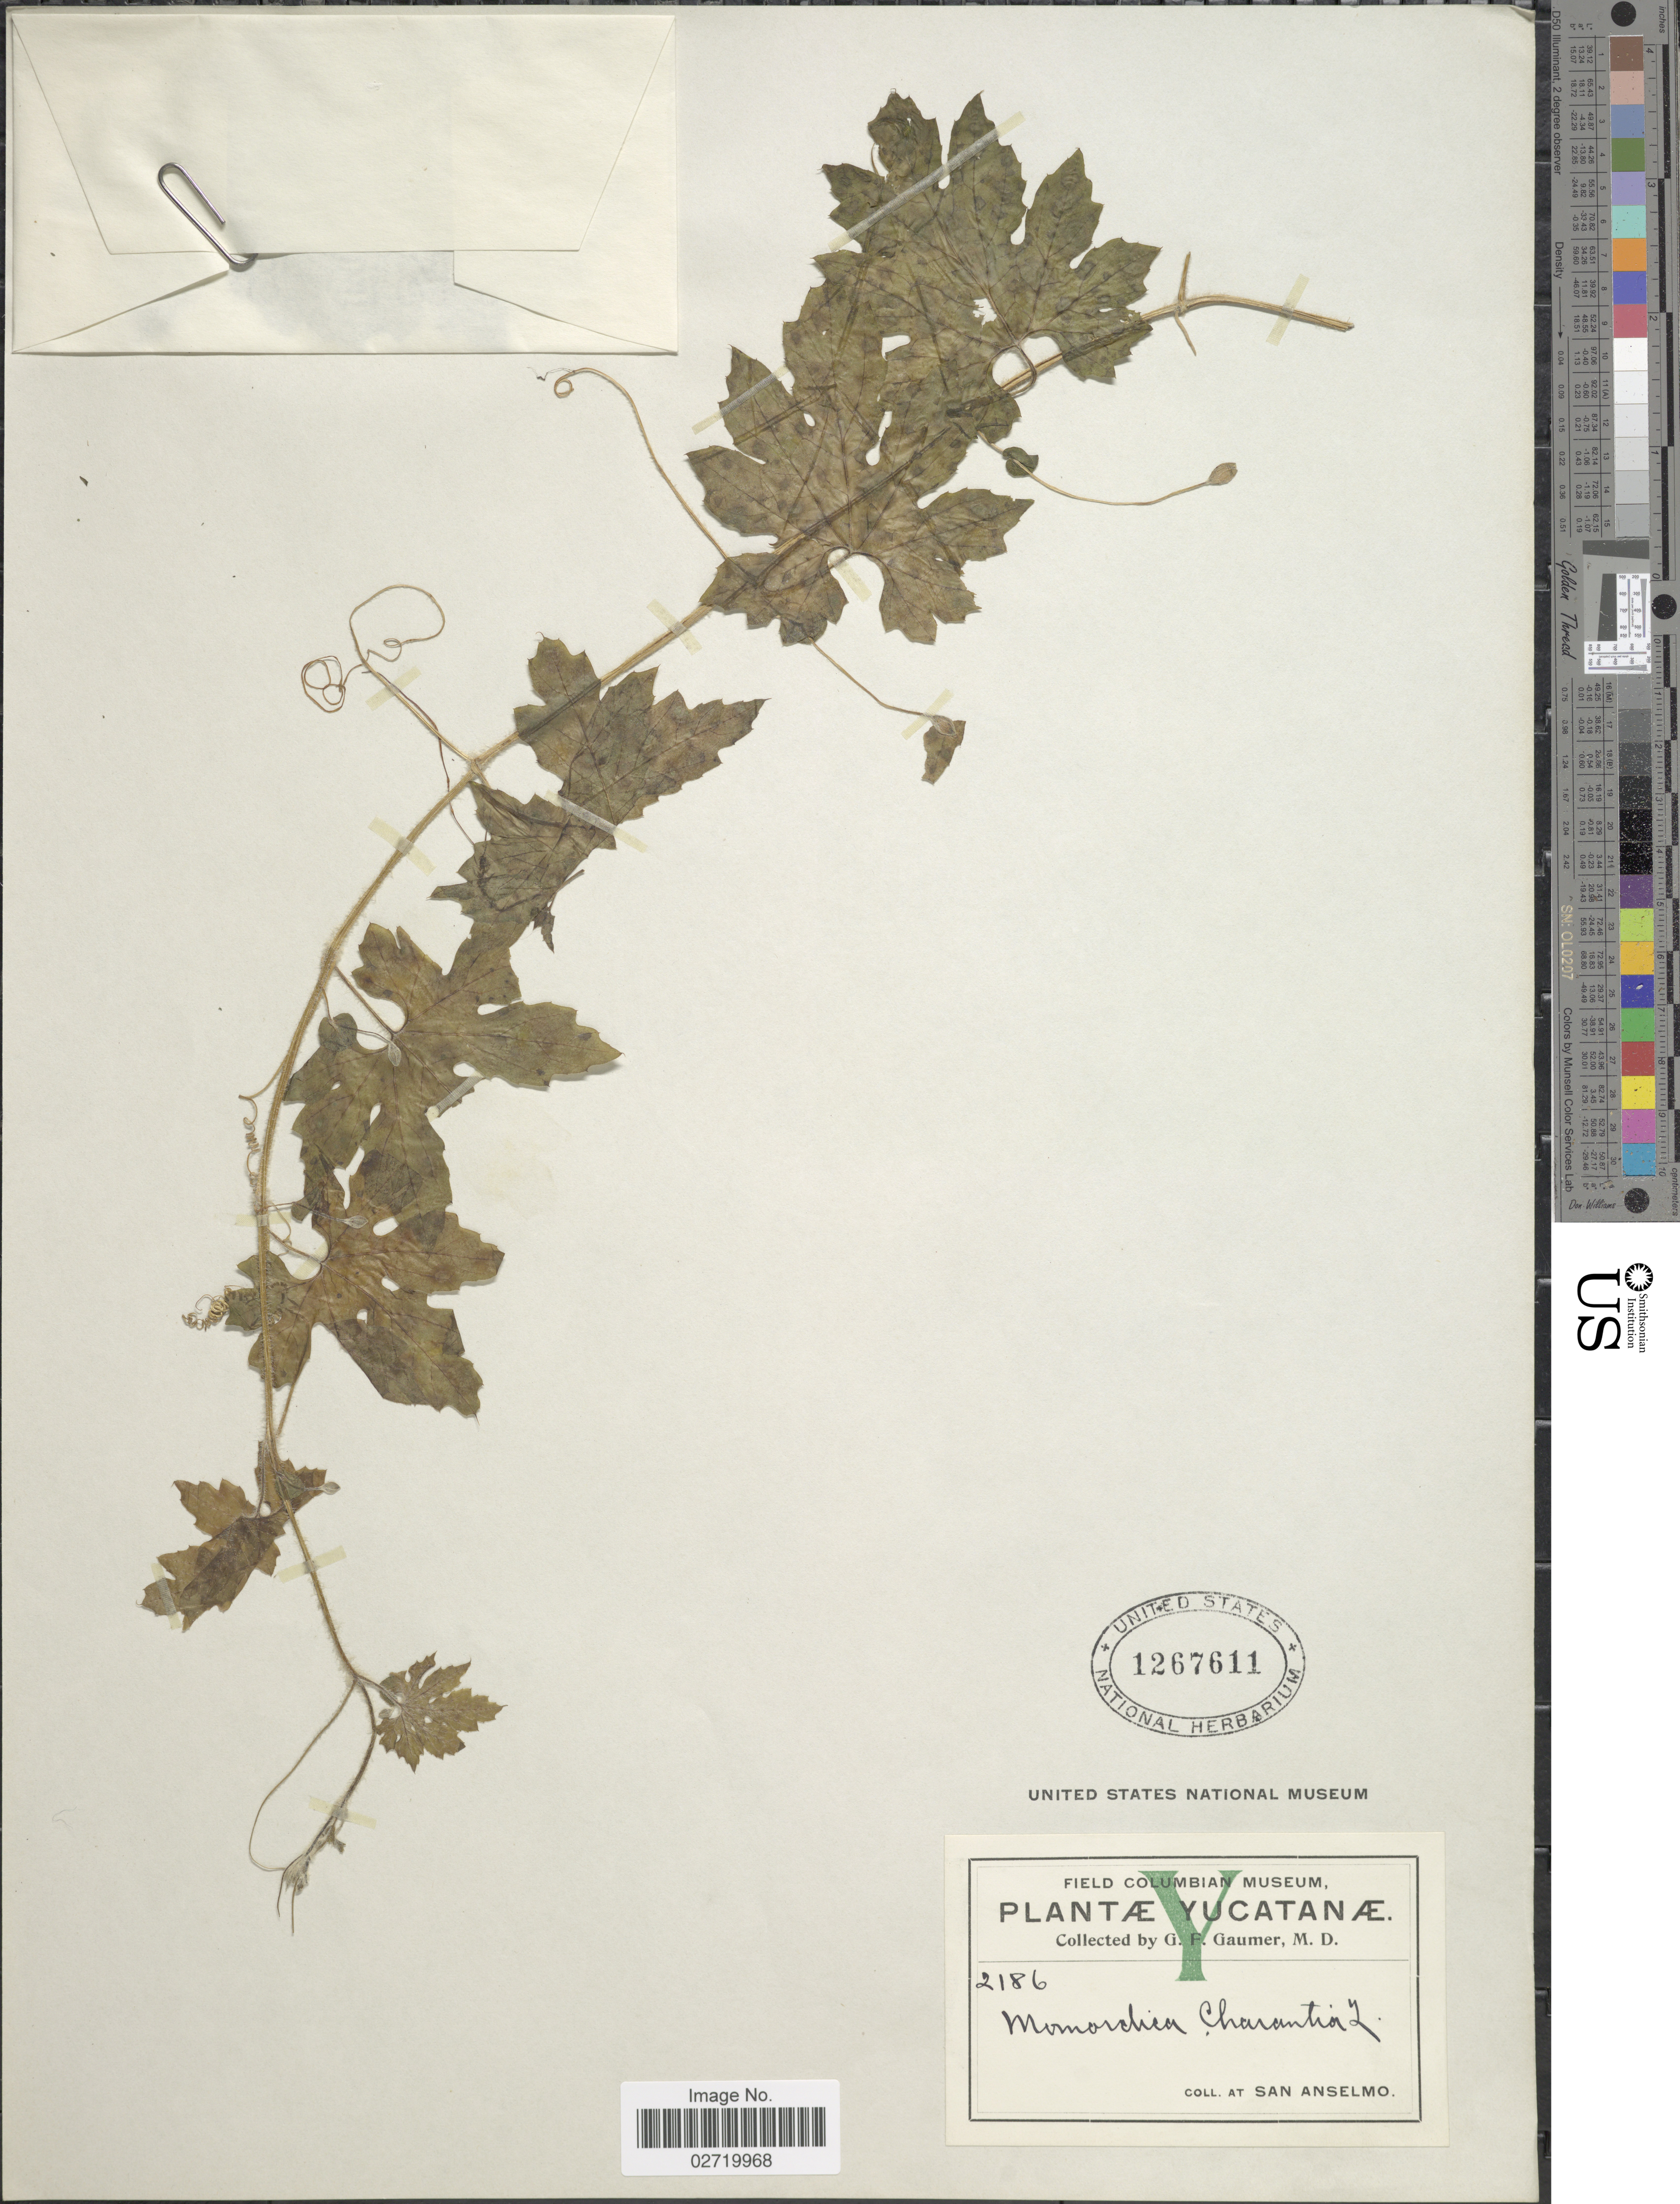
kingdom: Plantae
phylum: Tracheophyta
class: Magnoliopsida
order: Cucurbitales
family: Cucurbitaceae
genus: Momordica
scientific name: Momordica charantia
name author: L.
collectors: G. F. Gaumer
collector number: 2186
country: Mexico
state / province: Yucatán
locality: At San Anselmo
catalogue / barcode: US 1267611